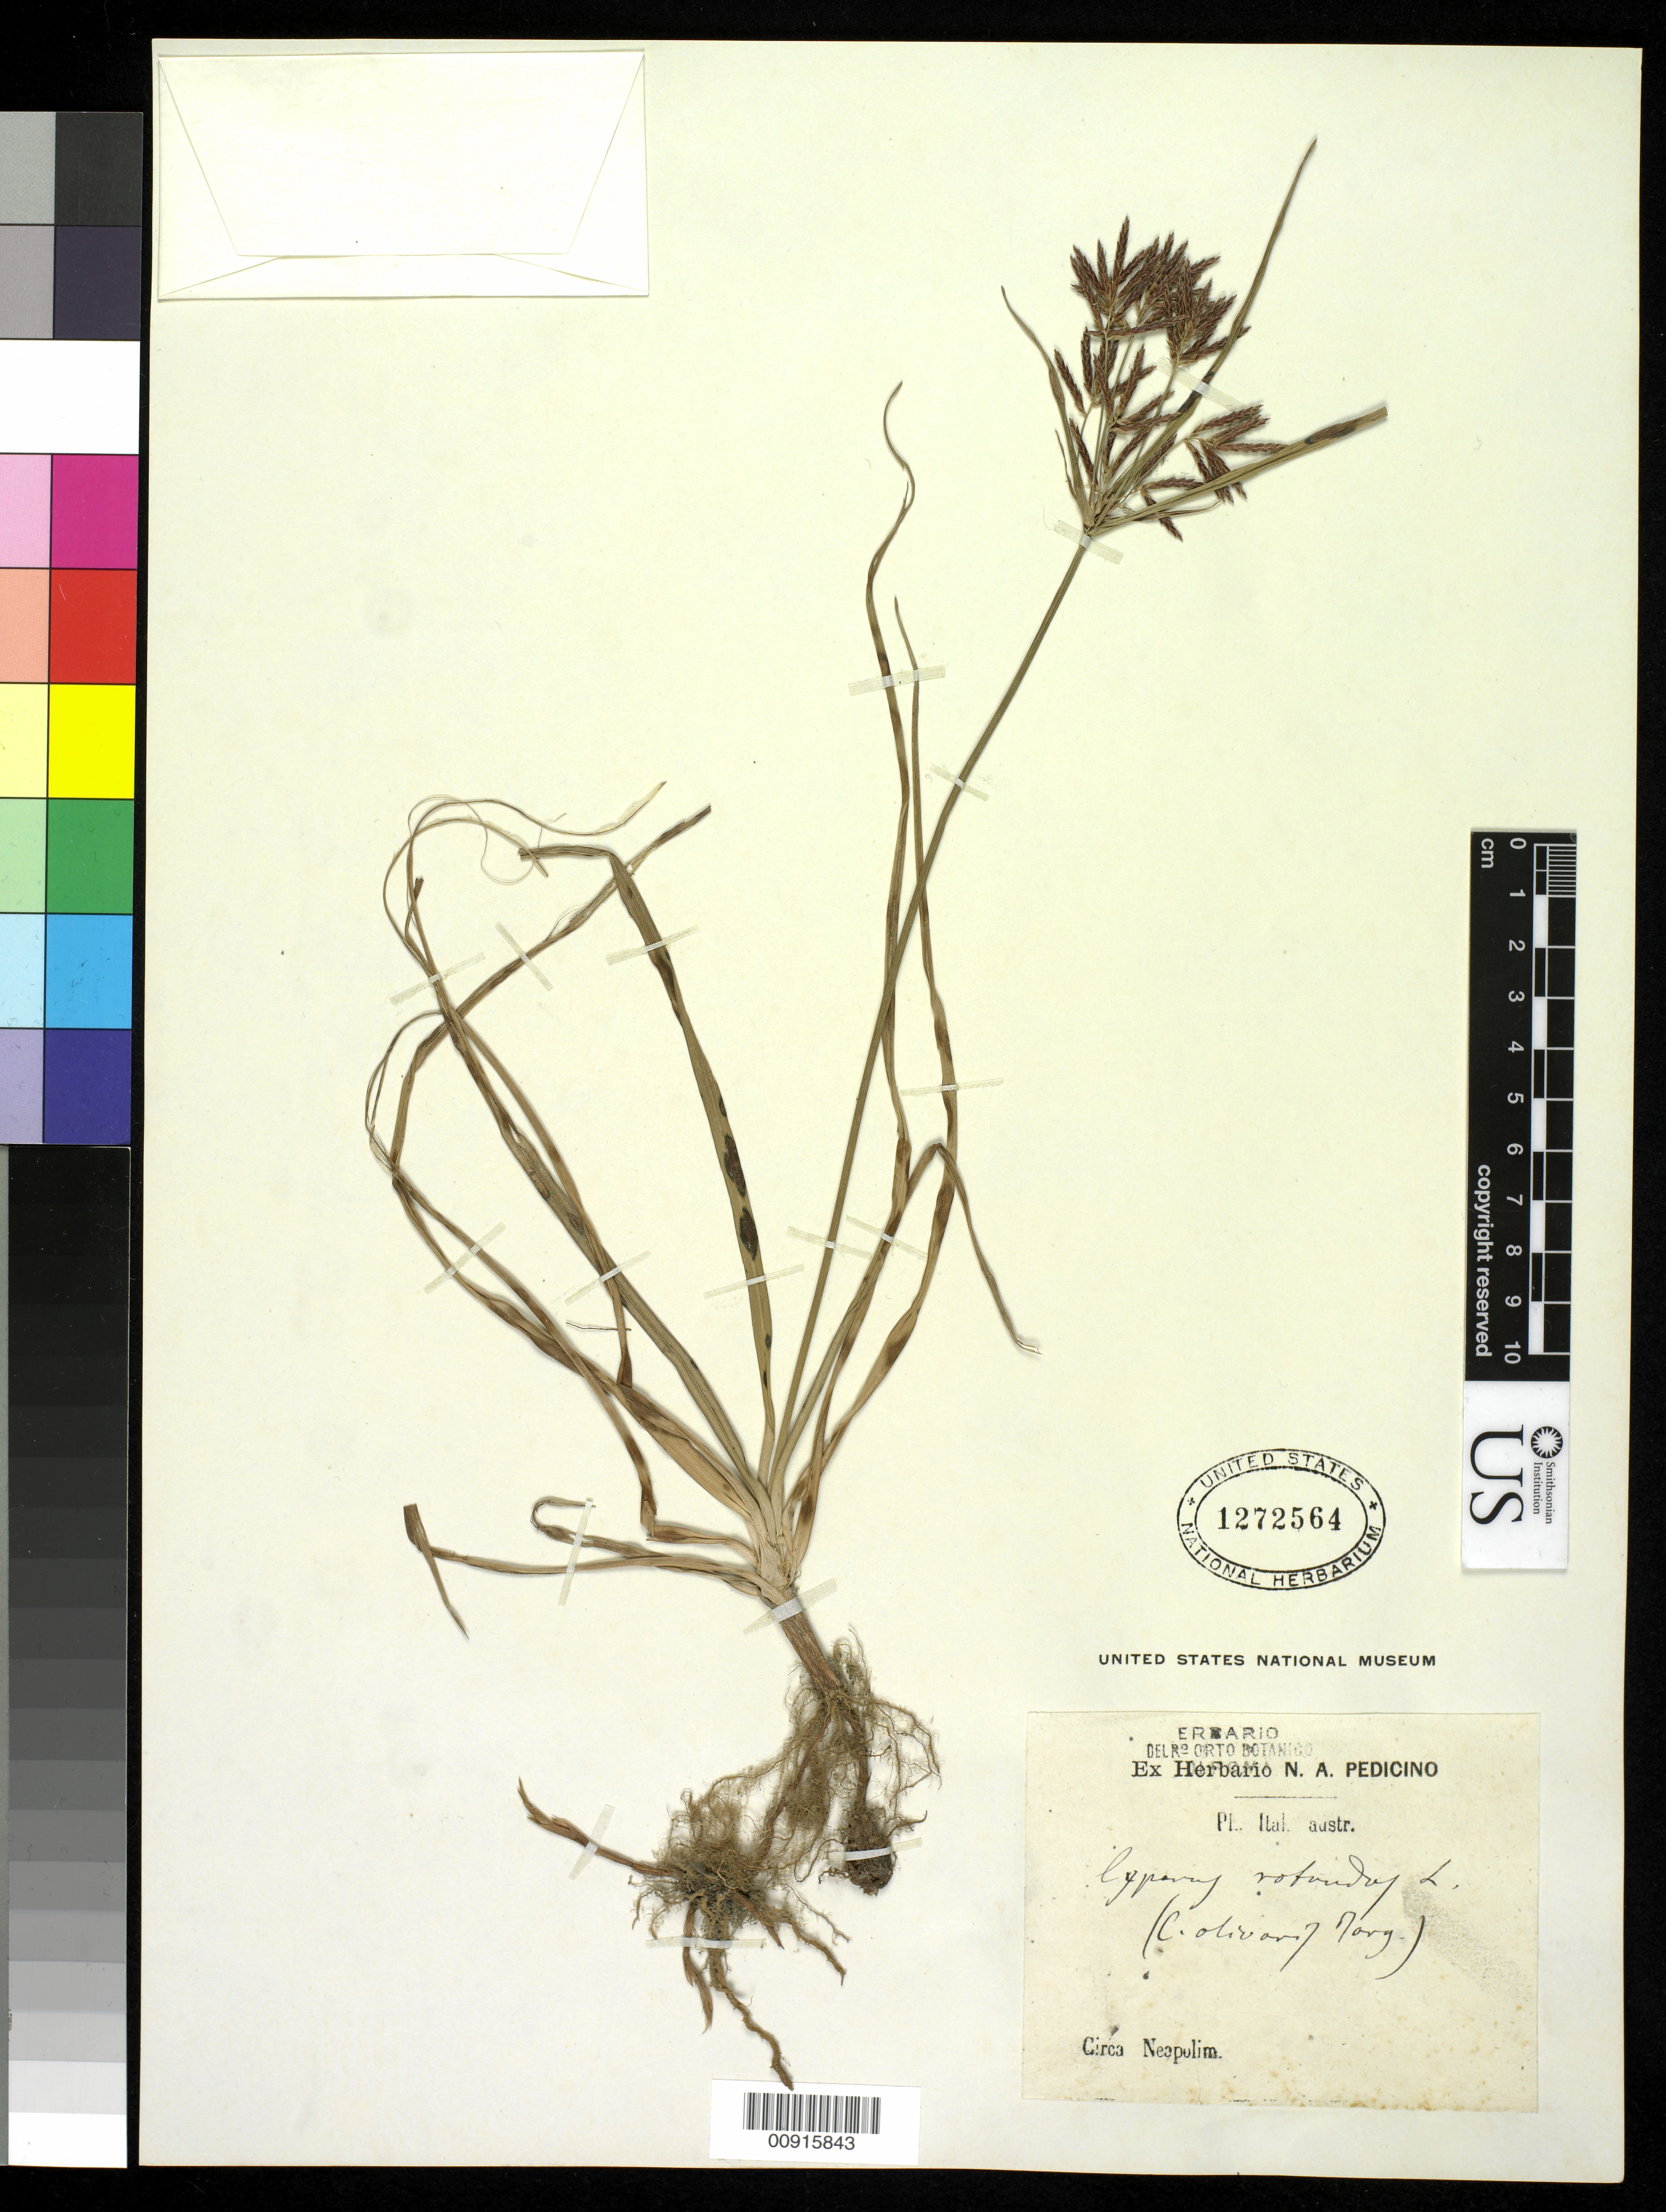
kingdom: Plantae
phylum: Tracheophyta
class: Liliopsida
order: Poales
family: Cyperaceae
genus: Cyperus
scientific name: Cyperus rotundus subsp. palla f. depallescens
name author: Ekman & Kük. in Engl.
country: Italy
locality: circa Neopolim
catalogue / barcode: US 1272564